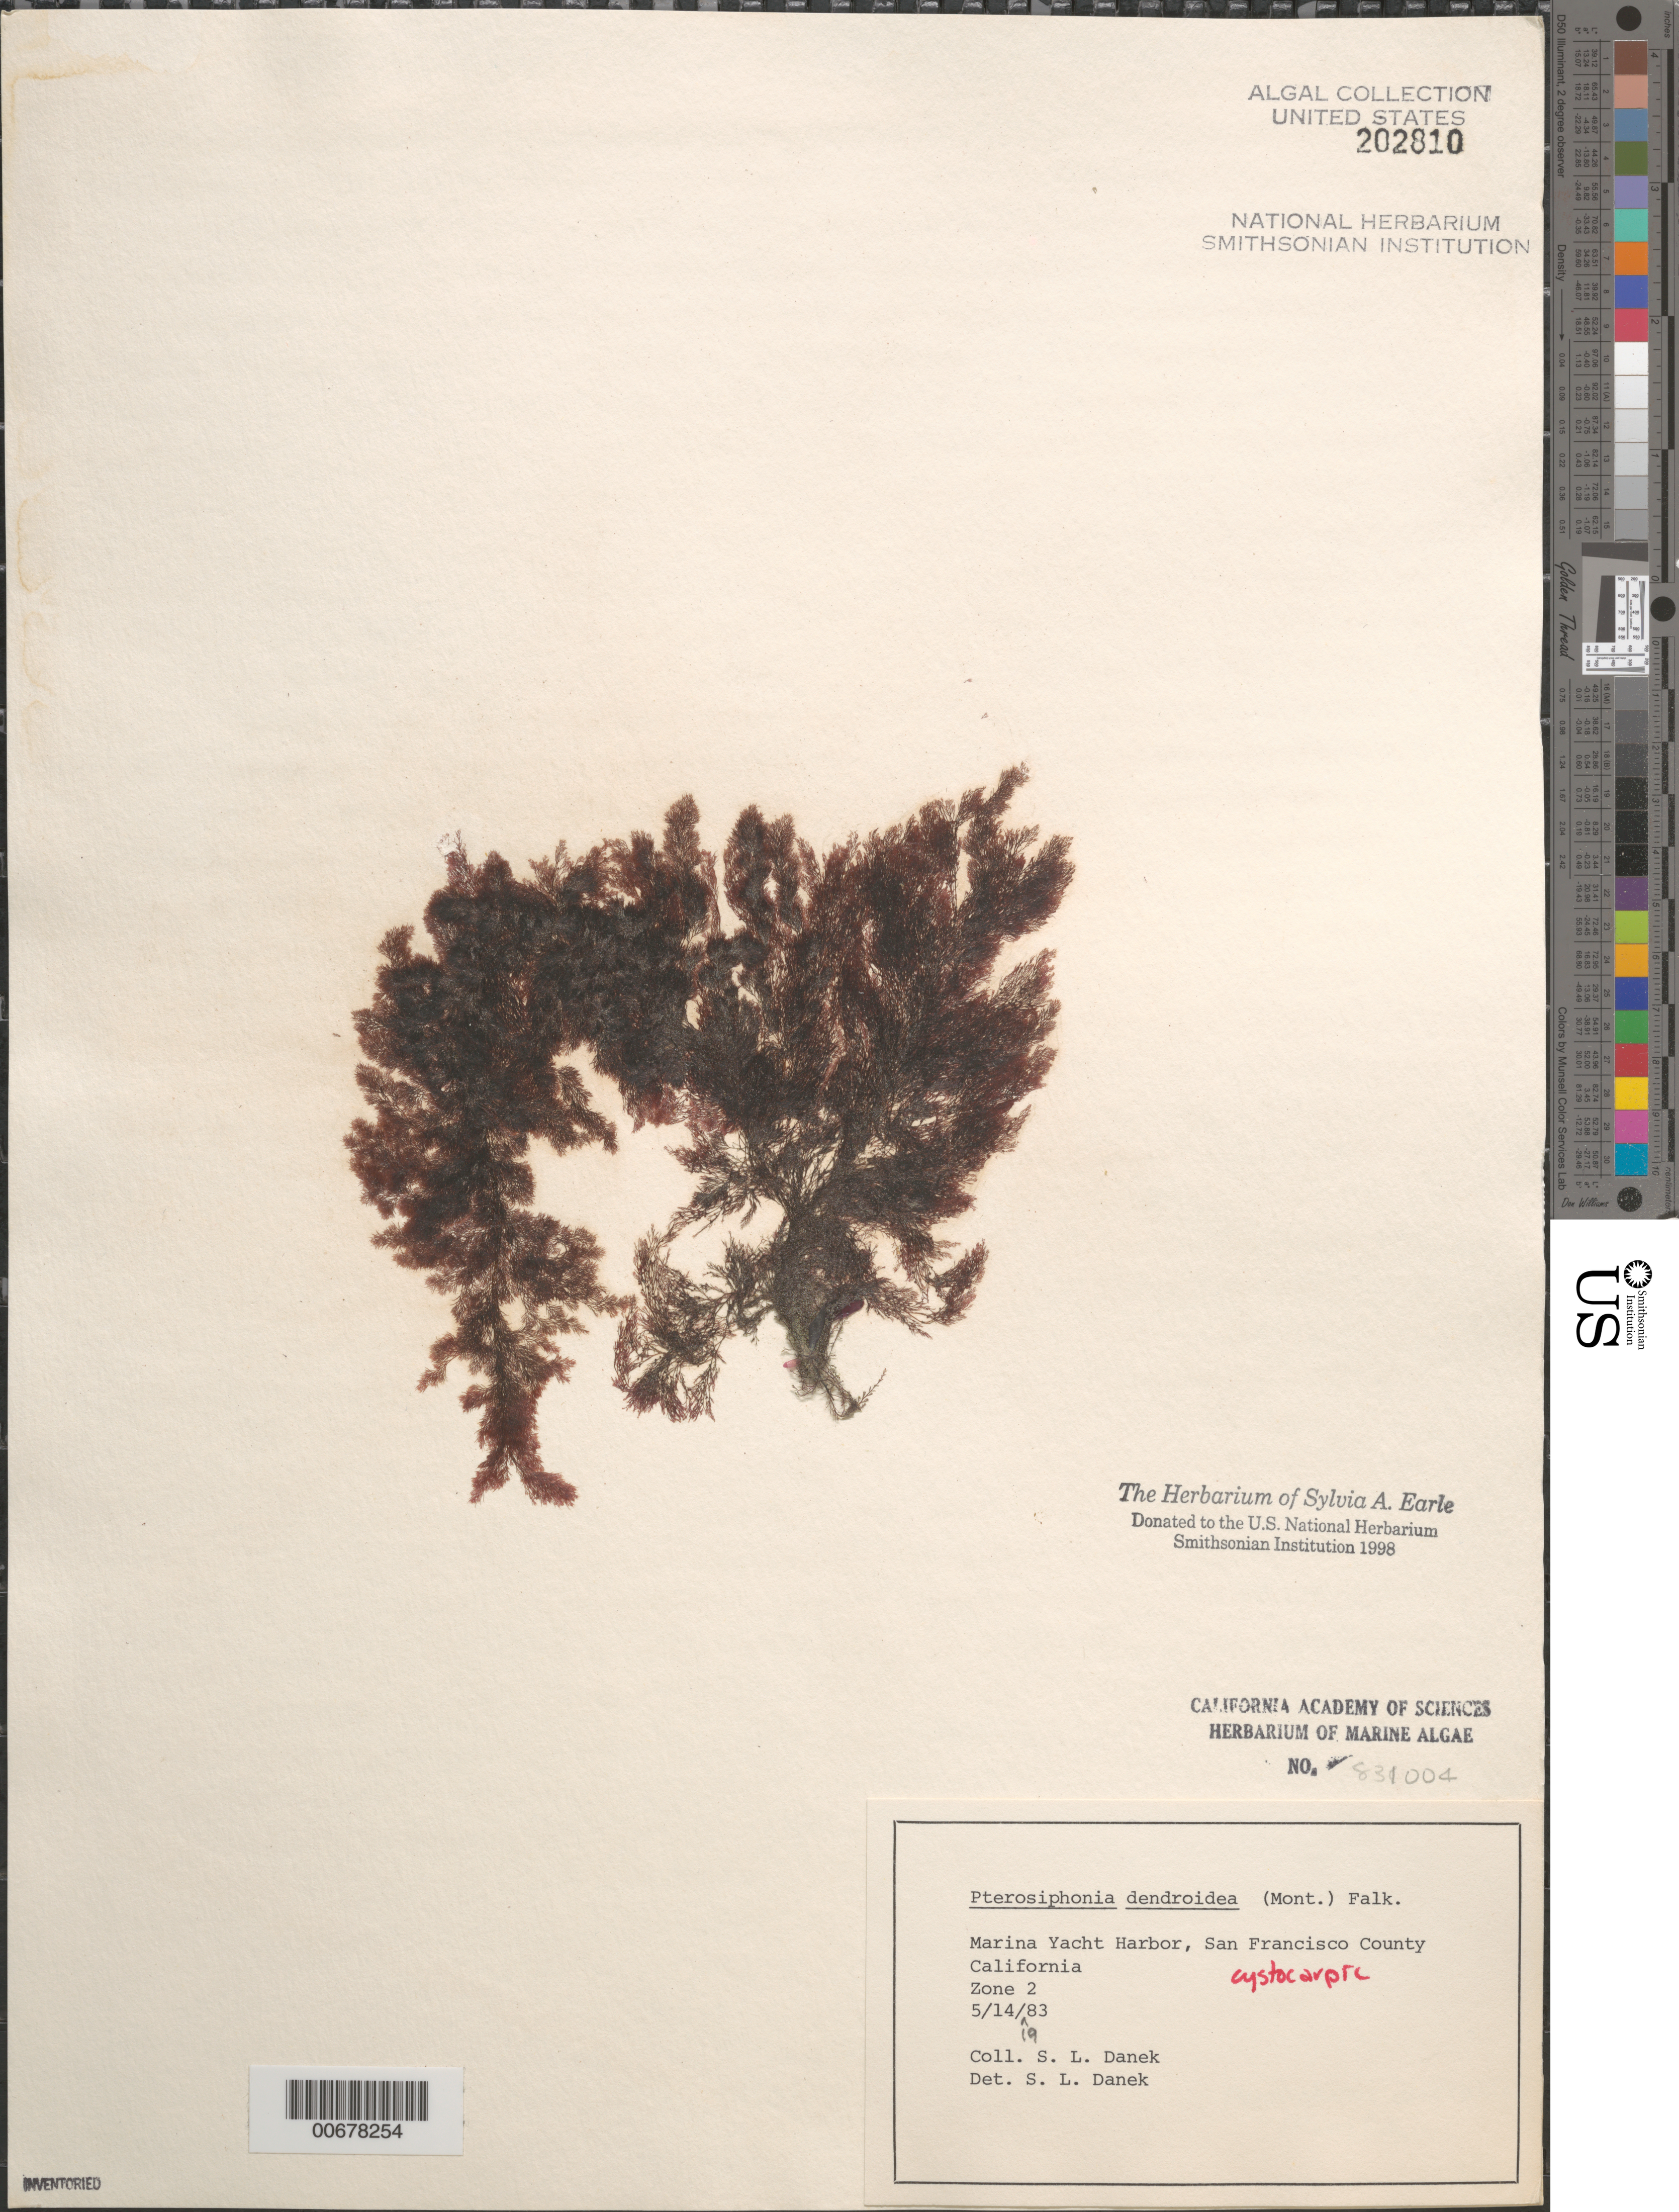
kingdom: Plantae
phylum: Rhodophyta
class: Florideophyceae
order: Ceramiales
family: Rhodomelaceae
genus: Symphyocladiella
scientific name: Symphyocladiella dendroidea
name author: (Montagne) Bustamante et al.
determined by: Algae name updating Project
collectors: S. Danek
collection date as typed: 14 May 1983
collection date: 1983-05-14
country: United States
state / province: California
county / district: San Francisco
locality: San Francisco, Marina Yacht Harbor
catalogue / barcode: US 202810